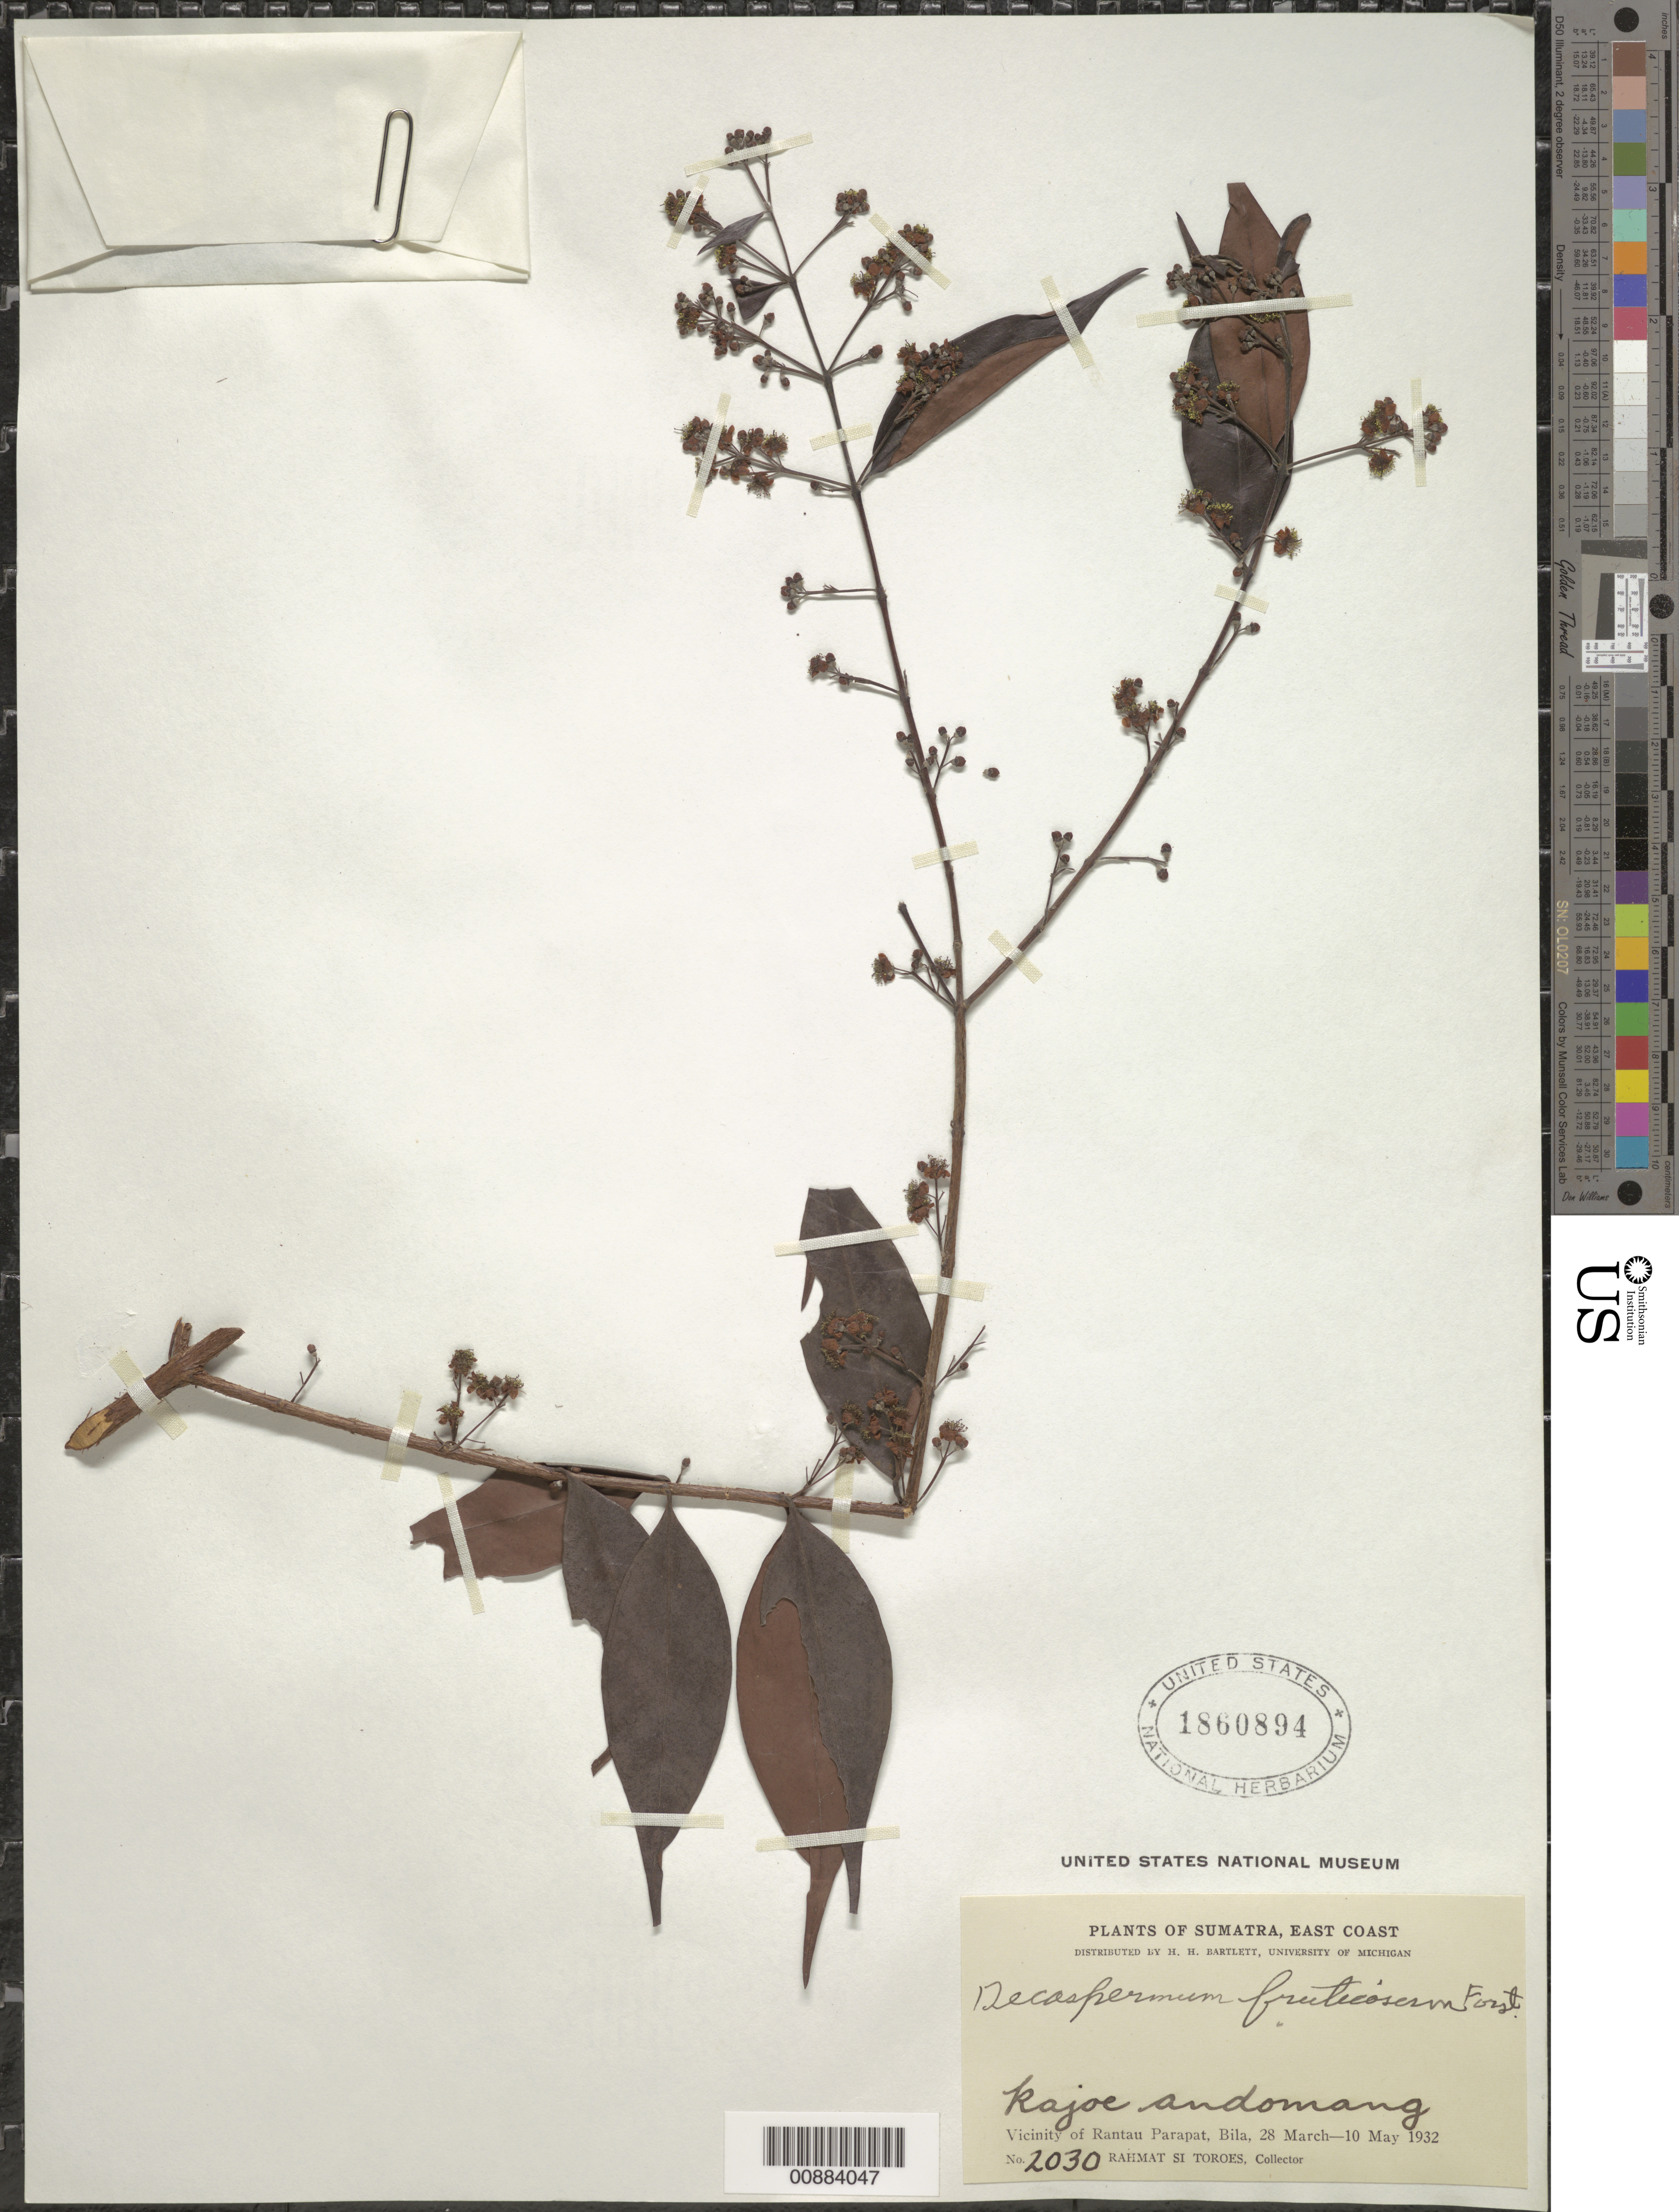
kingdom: Plantae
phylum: Tracheophyta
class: Magnoliopsida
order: Myrtales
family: Myrtaceae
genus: Decaspermum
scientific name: Decaspermum fruticosum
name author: J.R. Forst. & G. Forst.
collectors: Rahmat Si Boeea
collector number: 2030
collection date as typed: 28 Mar 1932 to 10 May 1932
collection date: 1932-03-28/1932-05-10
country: Indonesia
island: Sumatra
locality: Vicinity of Rantau Parapat, Bila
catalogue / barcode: US 1860894